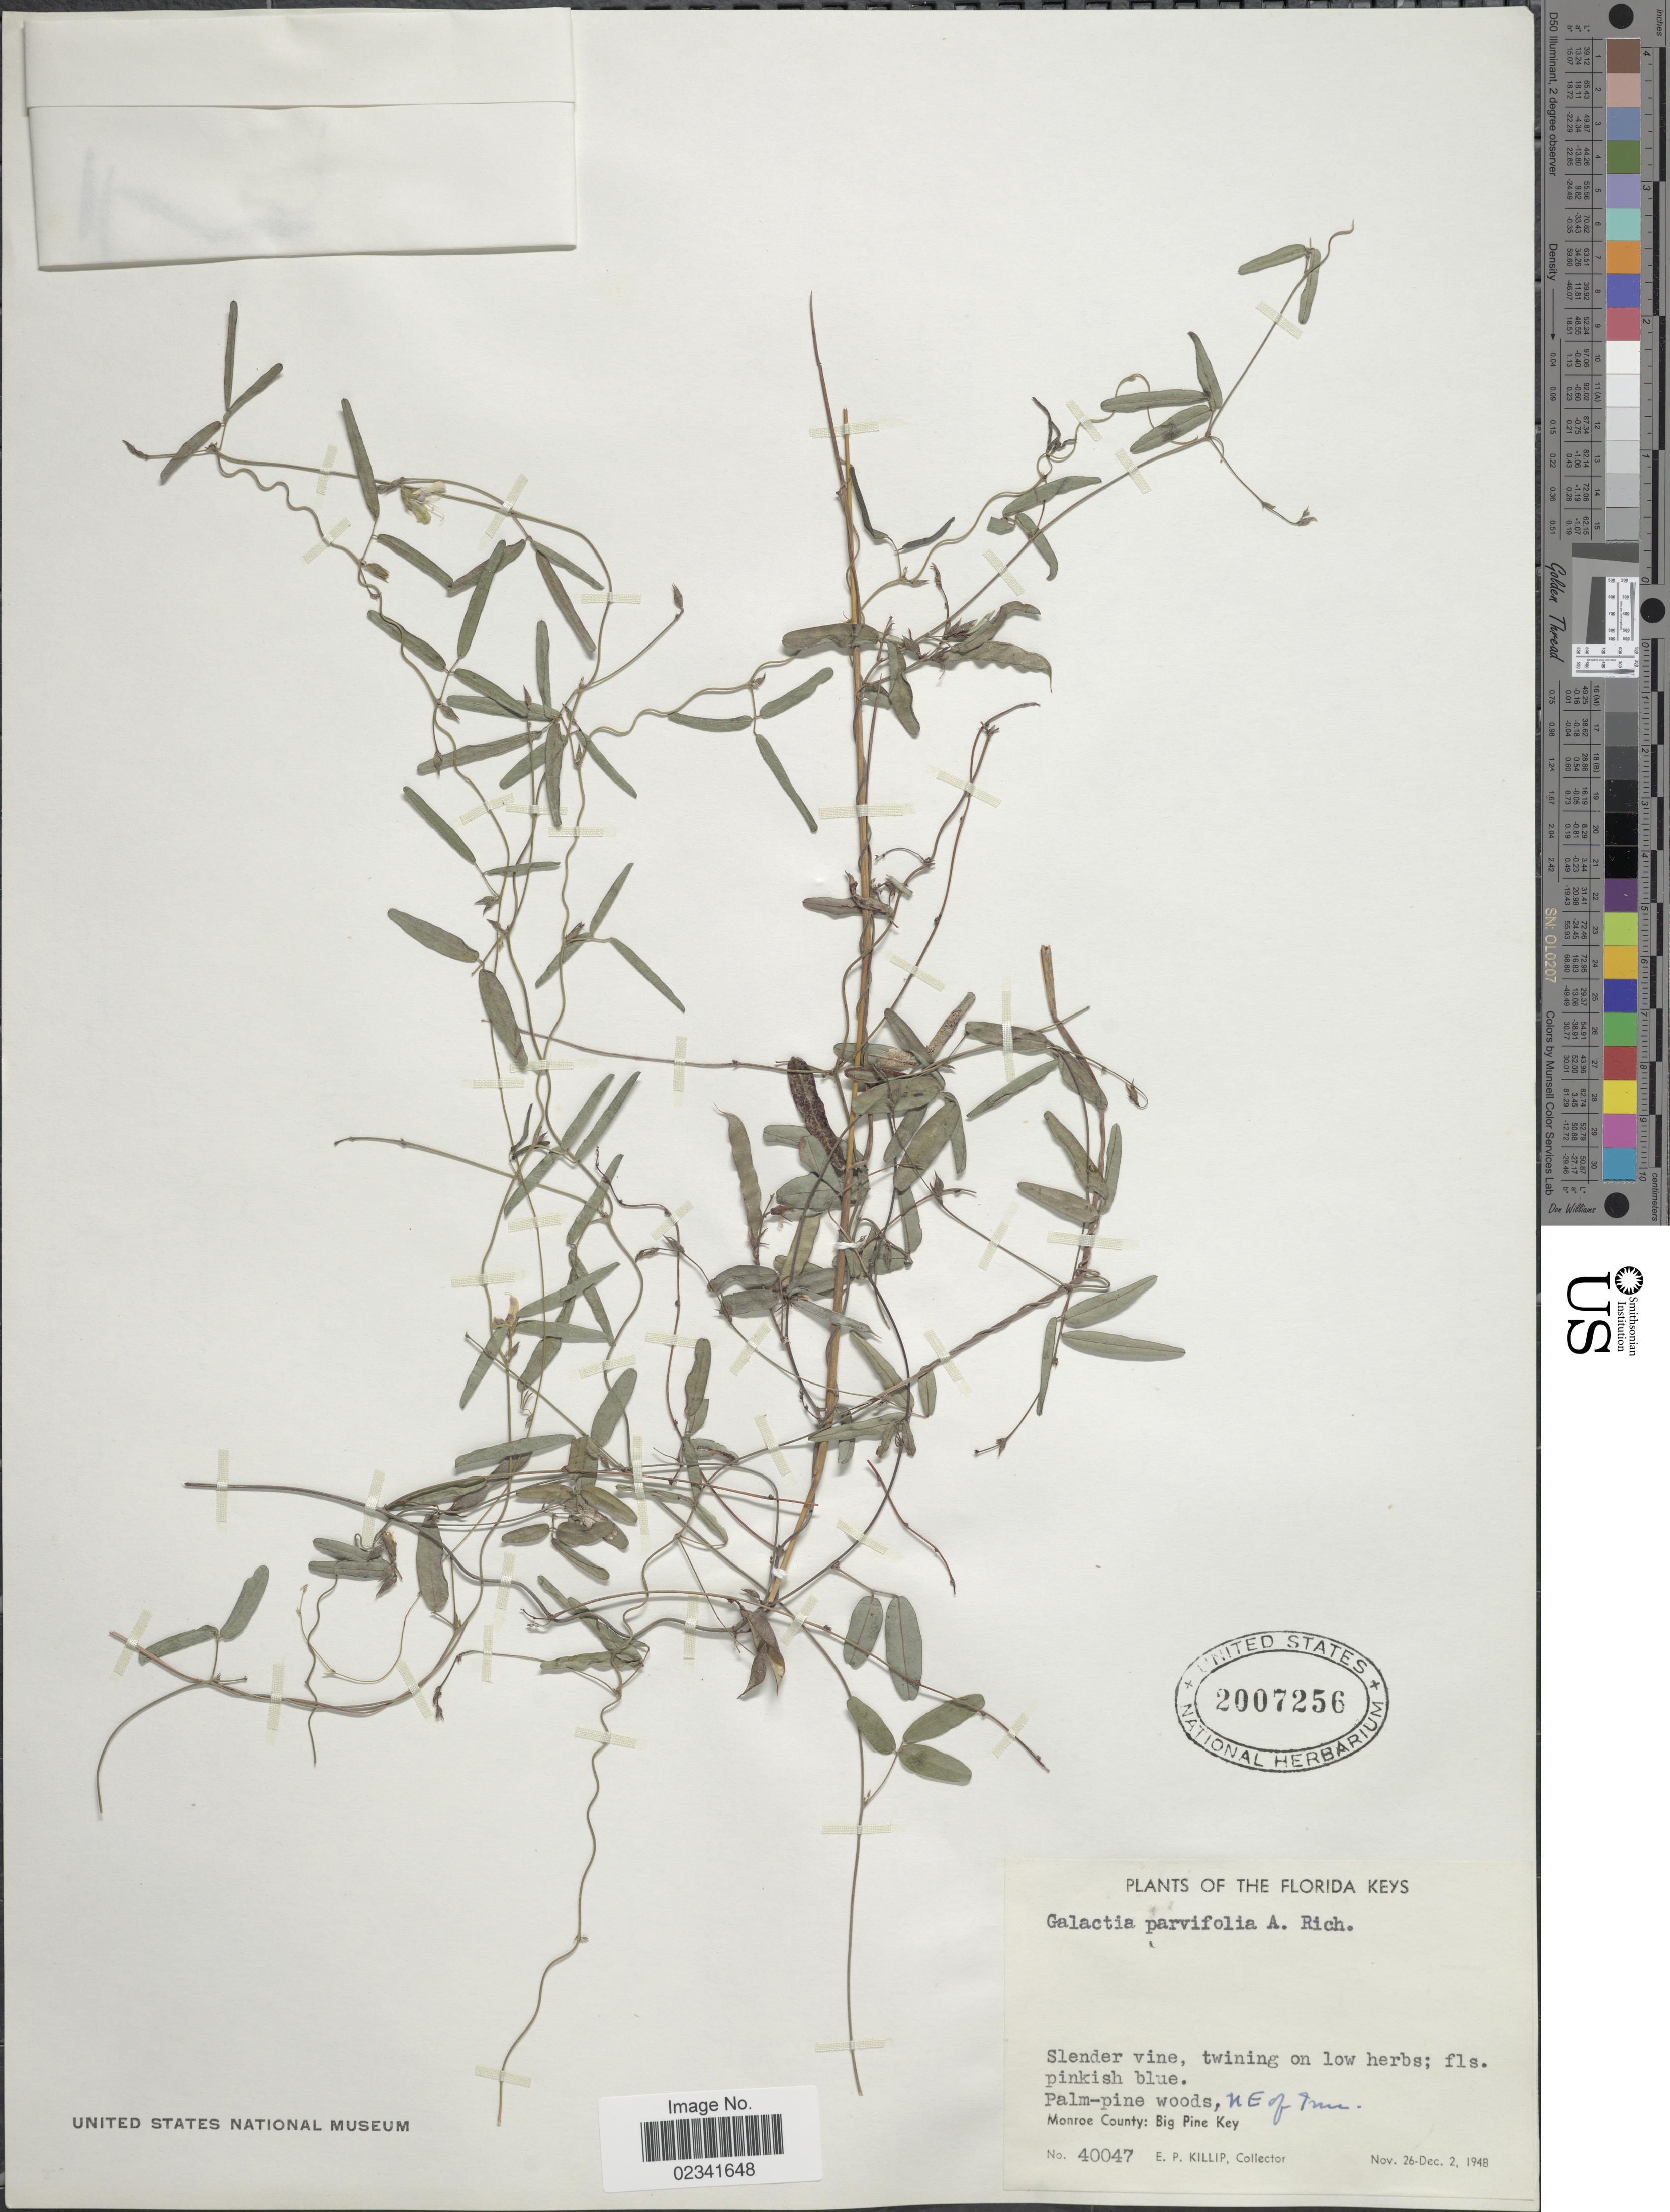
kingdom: Plantae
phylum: Tracheophyta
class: Magnoliopsida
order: Fabales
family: Fabaceae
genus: Galactia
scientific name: Galactia parvifolia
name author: A. Rich.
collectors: E. P. Killip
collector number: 40047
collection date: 1948-11-26/1948-12-02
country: United States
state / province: Florida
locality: Florida Keys, Palm-pine woods, NE of Inn., Monroe County: Big Pine Key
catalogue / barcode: US 2007256